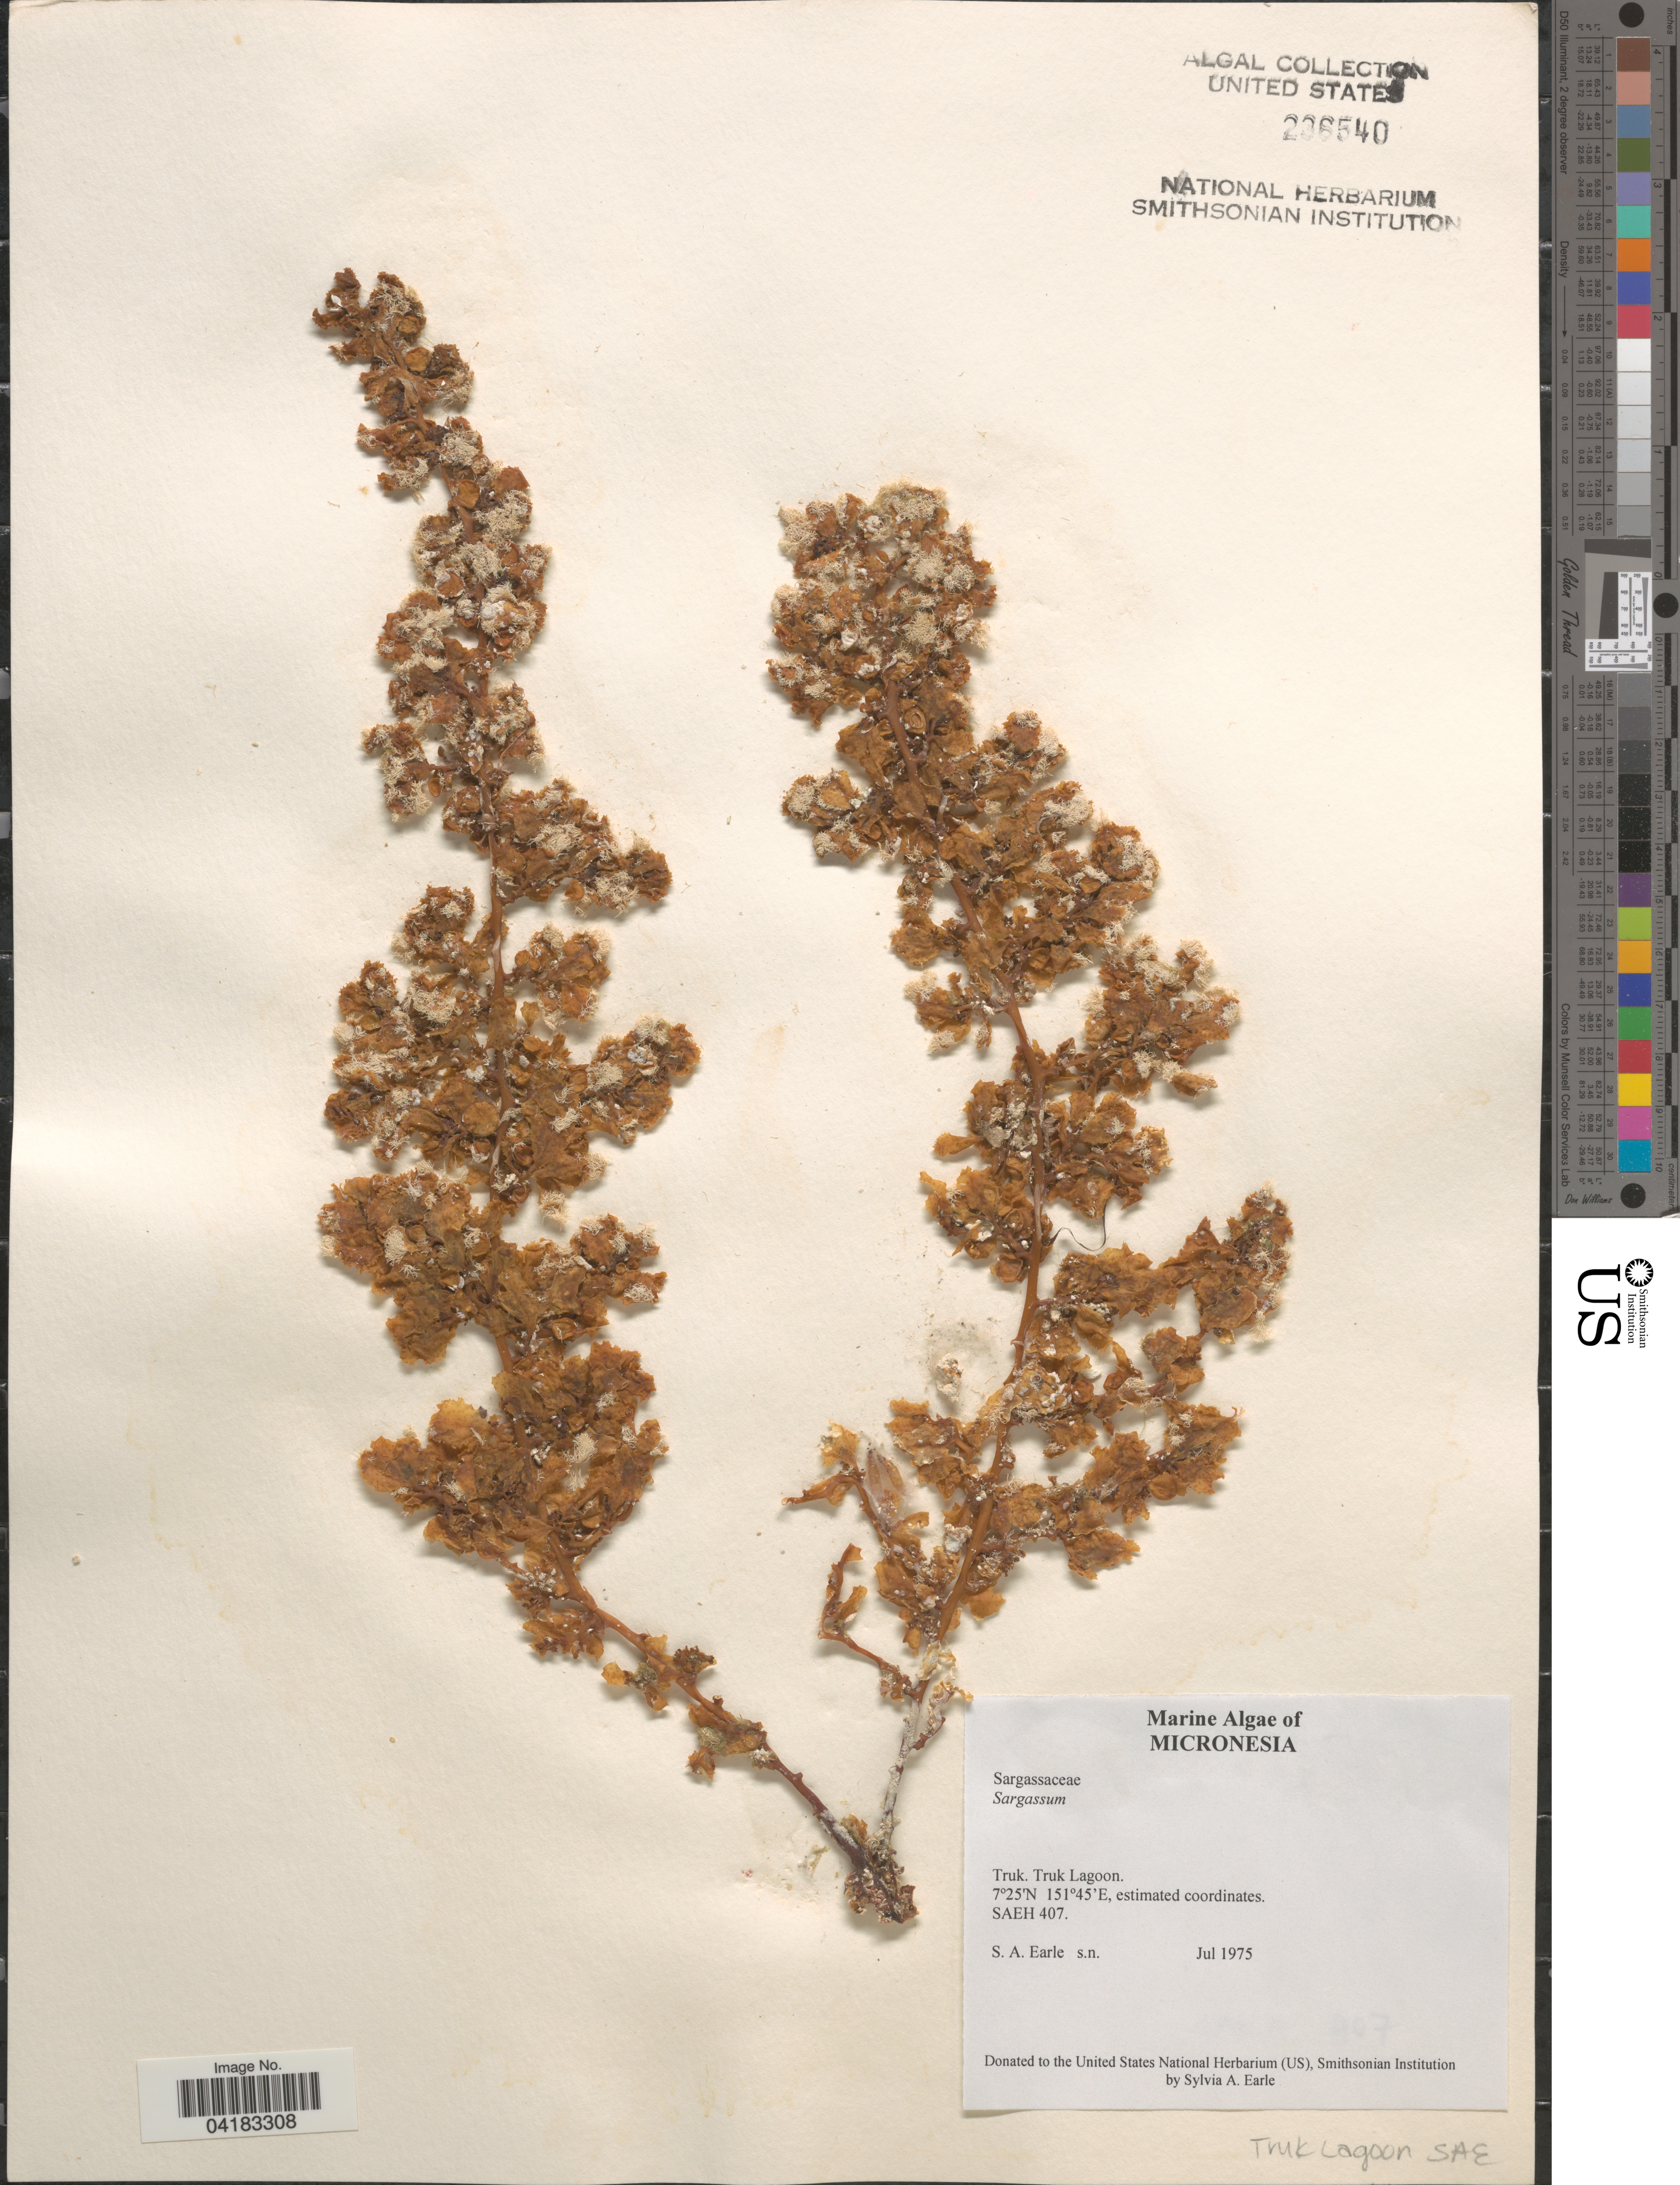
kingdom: Chromista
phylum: Ochrophyta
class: Phaeophyceae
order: Fucales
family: Sargassaceae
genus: Sargassum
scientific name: Sargassum sp.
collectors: S. A. Earle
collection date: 1975-07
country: Micronesia, Federated States of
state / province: Truk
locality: Micronesia. Truk Lagoon.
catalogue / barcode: US 236540